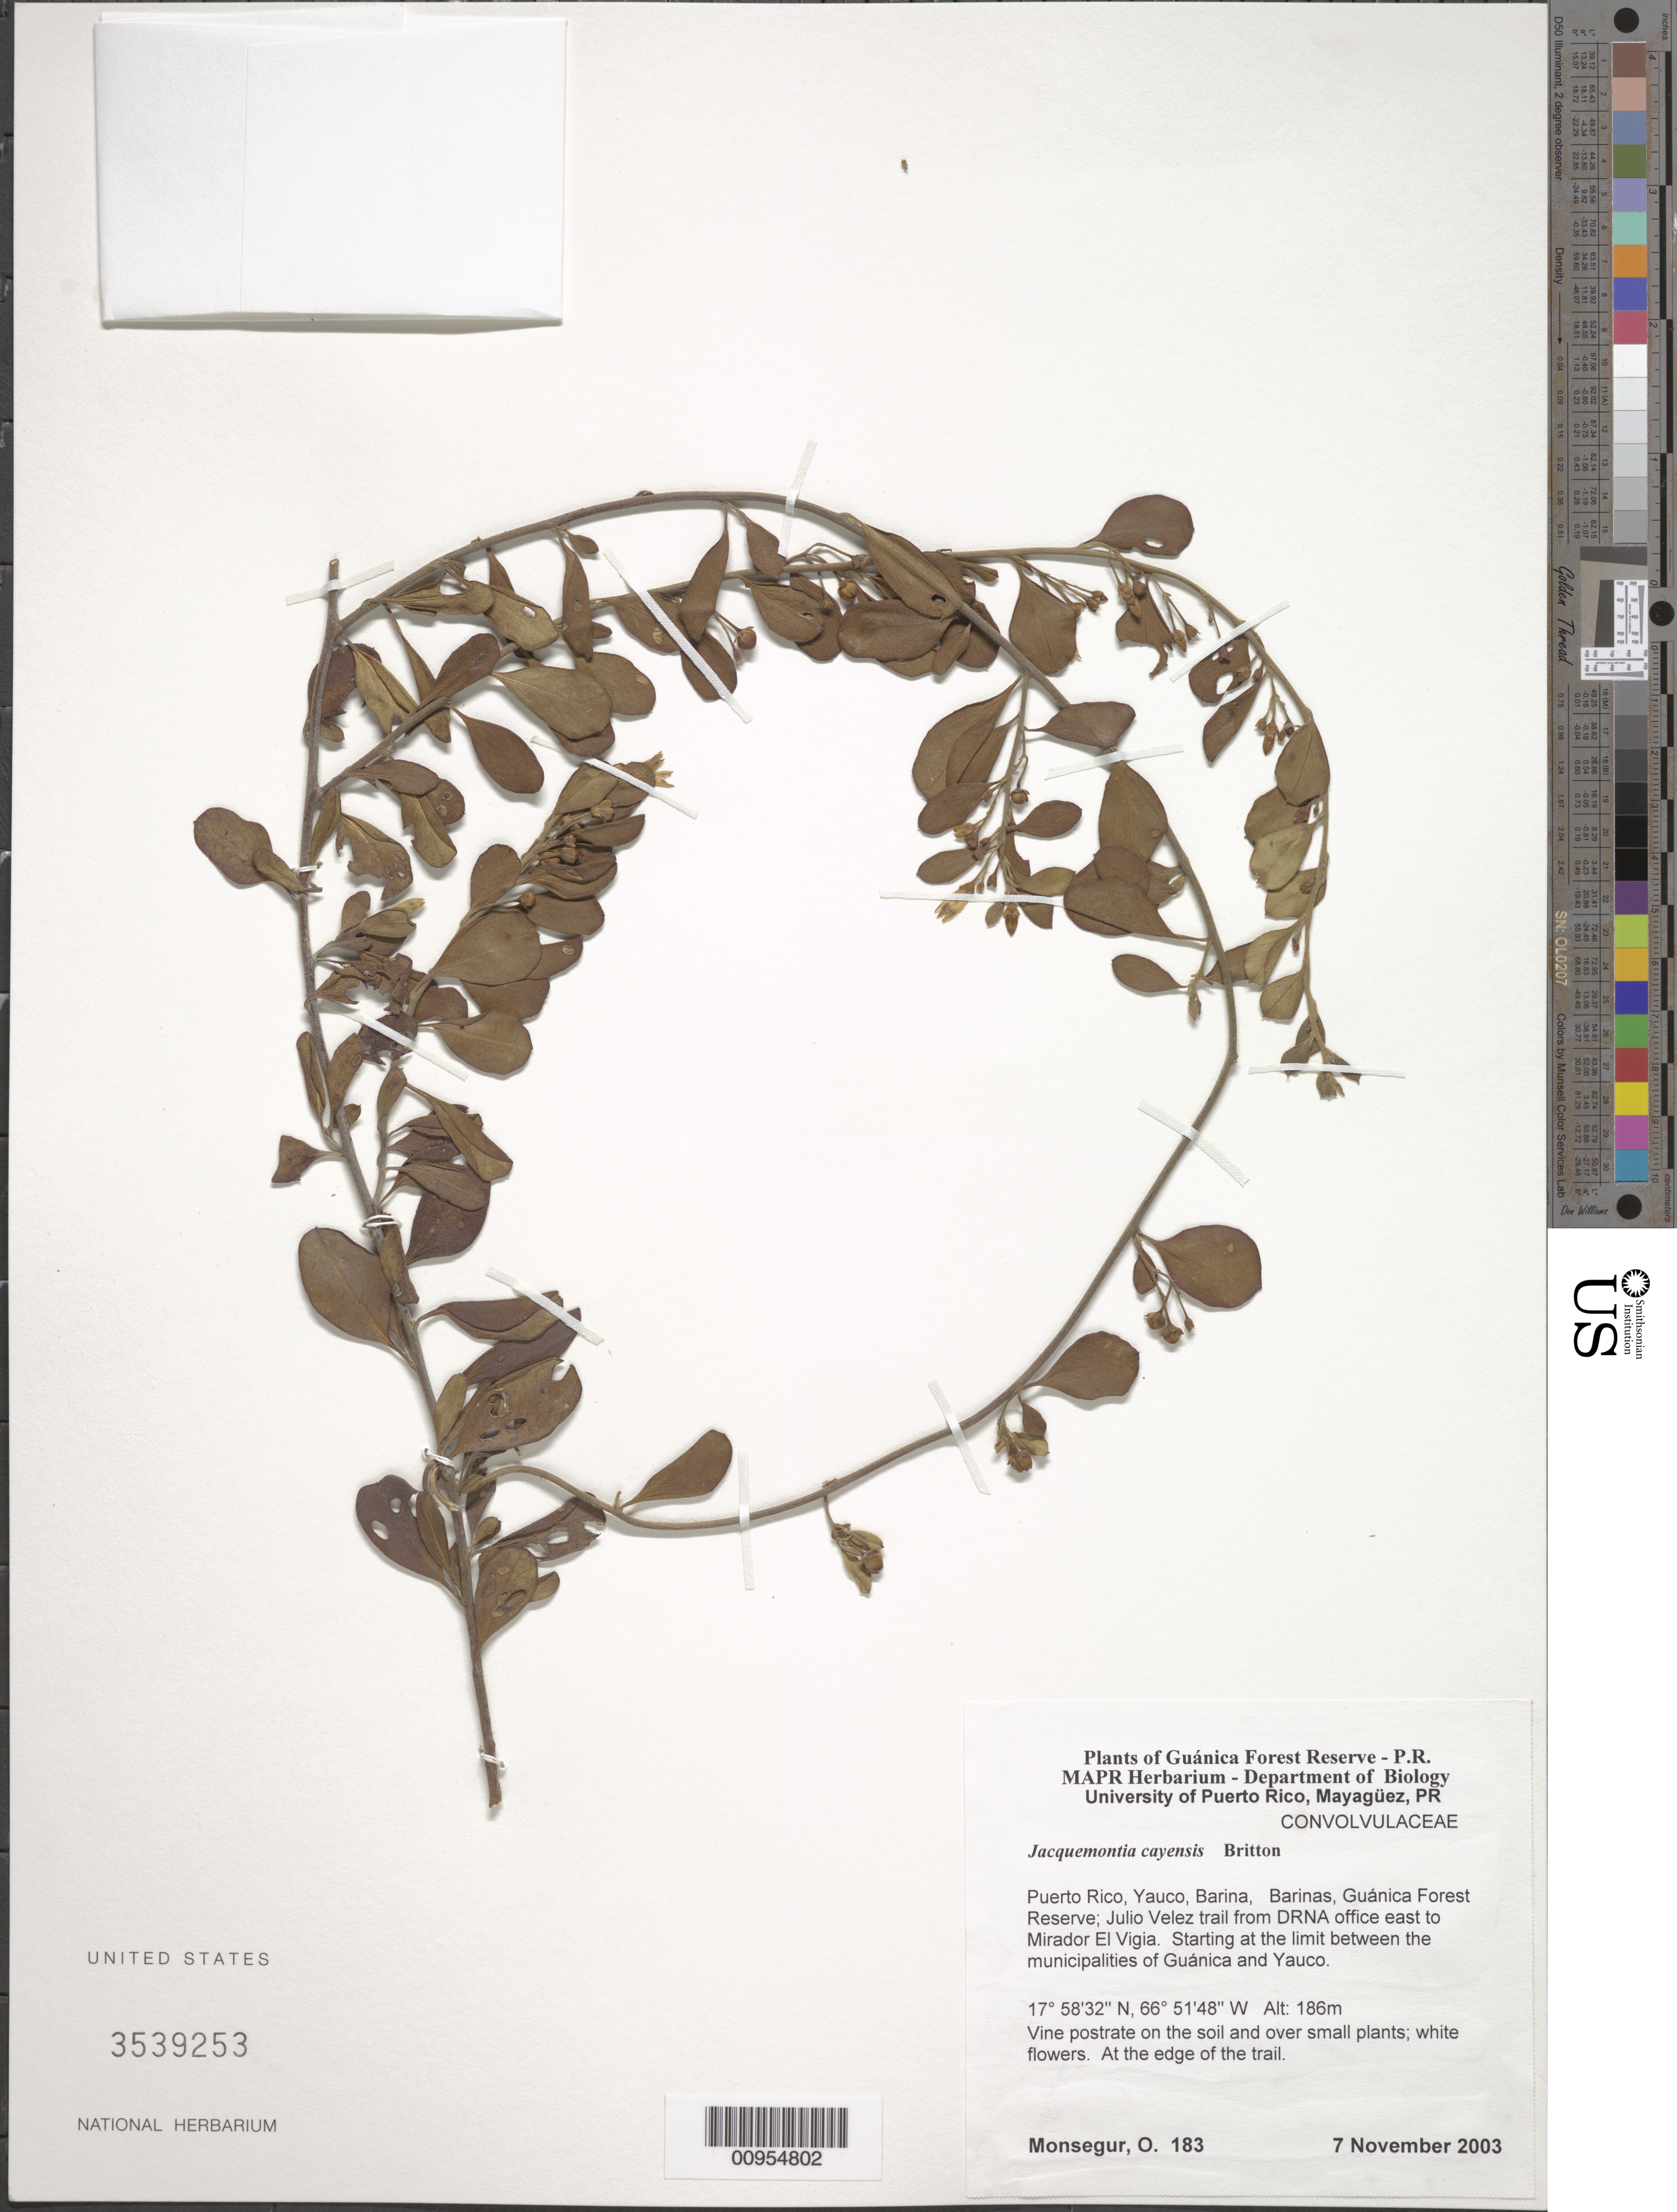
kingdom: Plantae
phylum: Tracheophyta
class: Magnoliopsida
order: Solanales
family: Convolvulaceae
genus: Jacquemontia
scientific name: Jacquemontia cayensis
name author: Britton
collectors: O. Monsegur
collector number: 183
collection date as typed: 07 Nov 2003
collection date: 2003-11-07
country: Puerto Rico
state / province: Yauco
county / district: Barina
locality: Guánica Forest Reserve; Barinas, Julio Vélez trail from DRNA office east to Mirador El Vigia. Starting at the limit between the municipalities of Guánica and Yauco.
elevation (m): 186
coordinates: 17.58319, 66.5148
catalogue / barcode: US 3539253